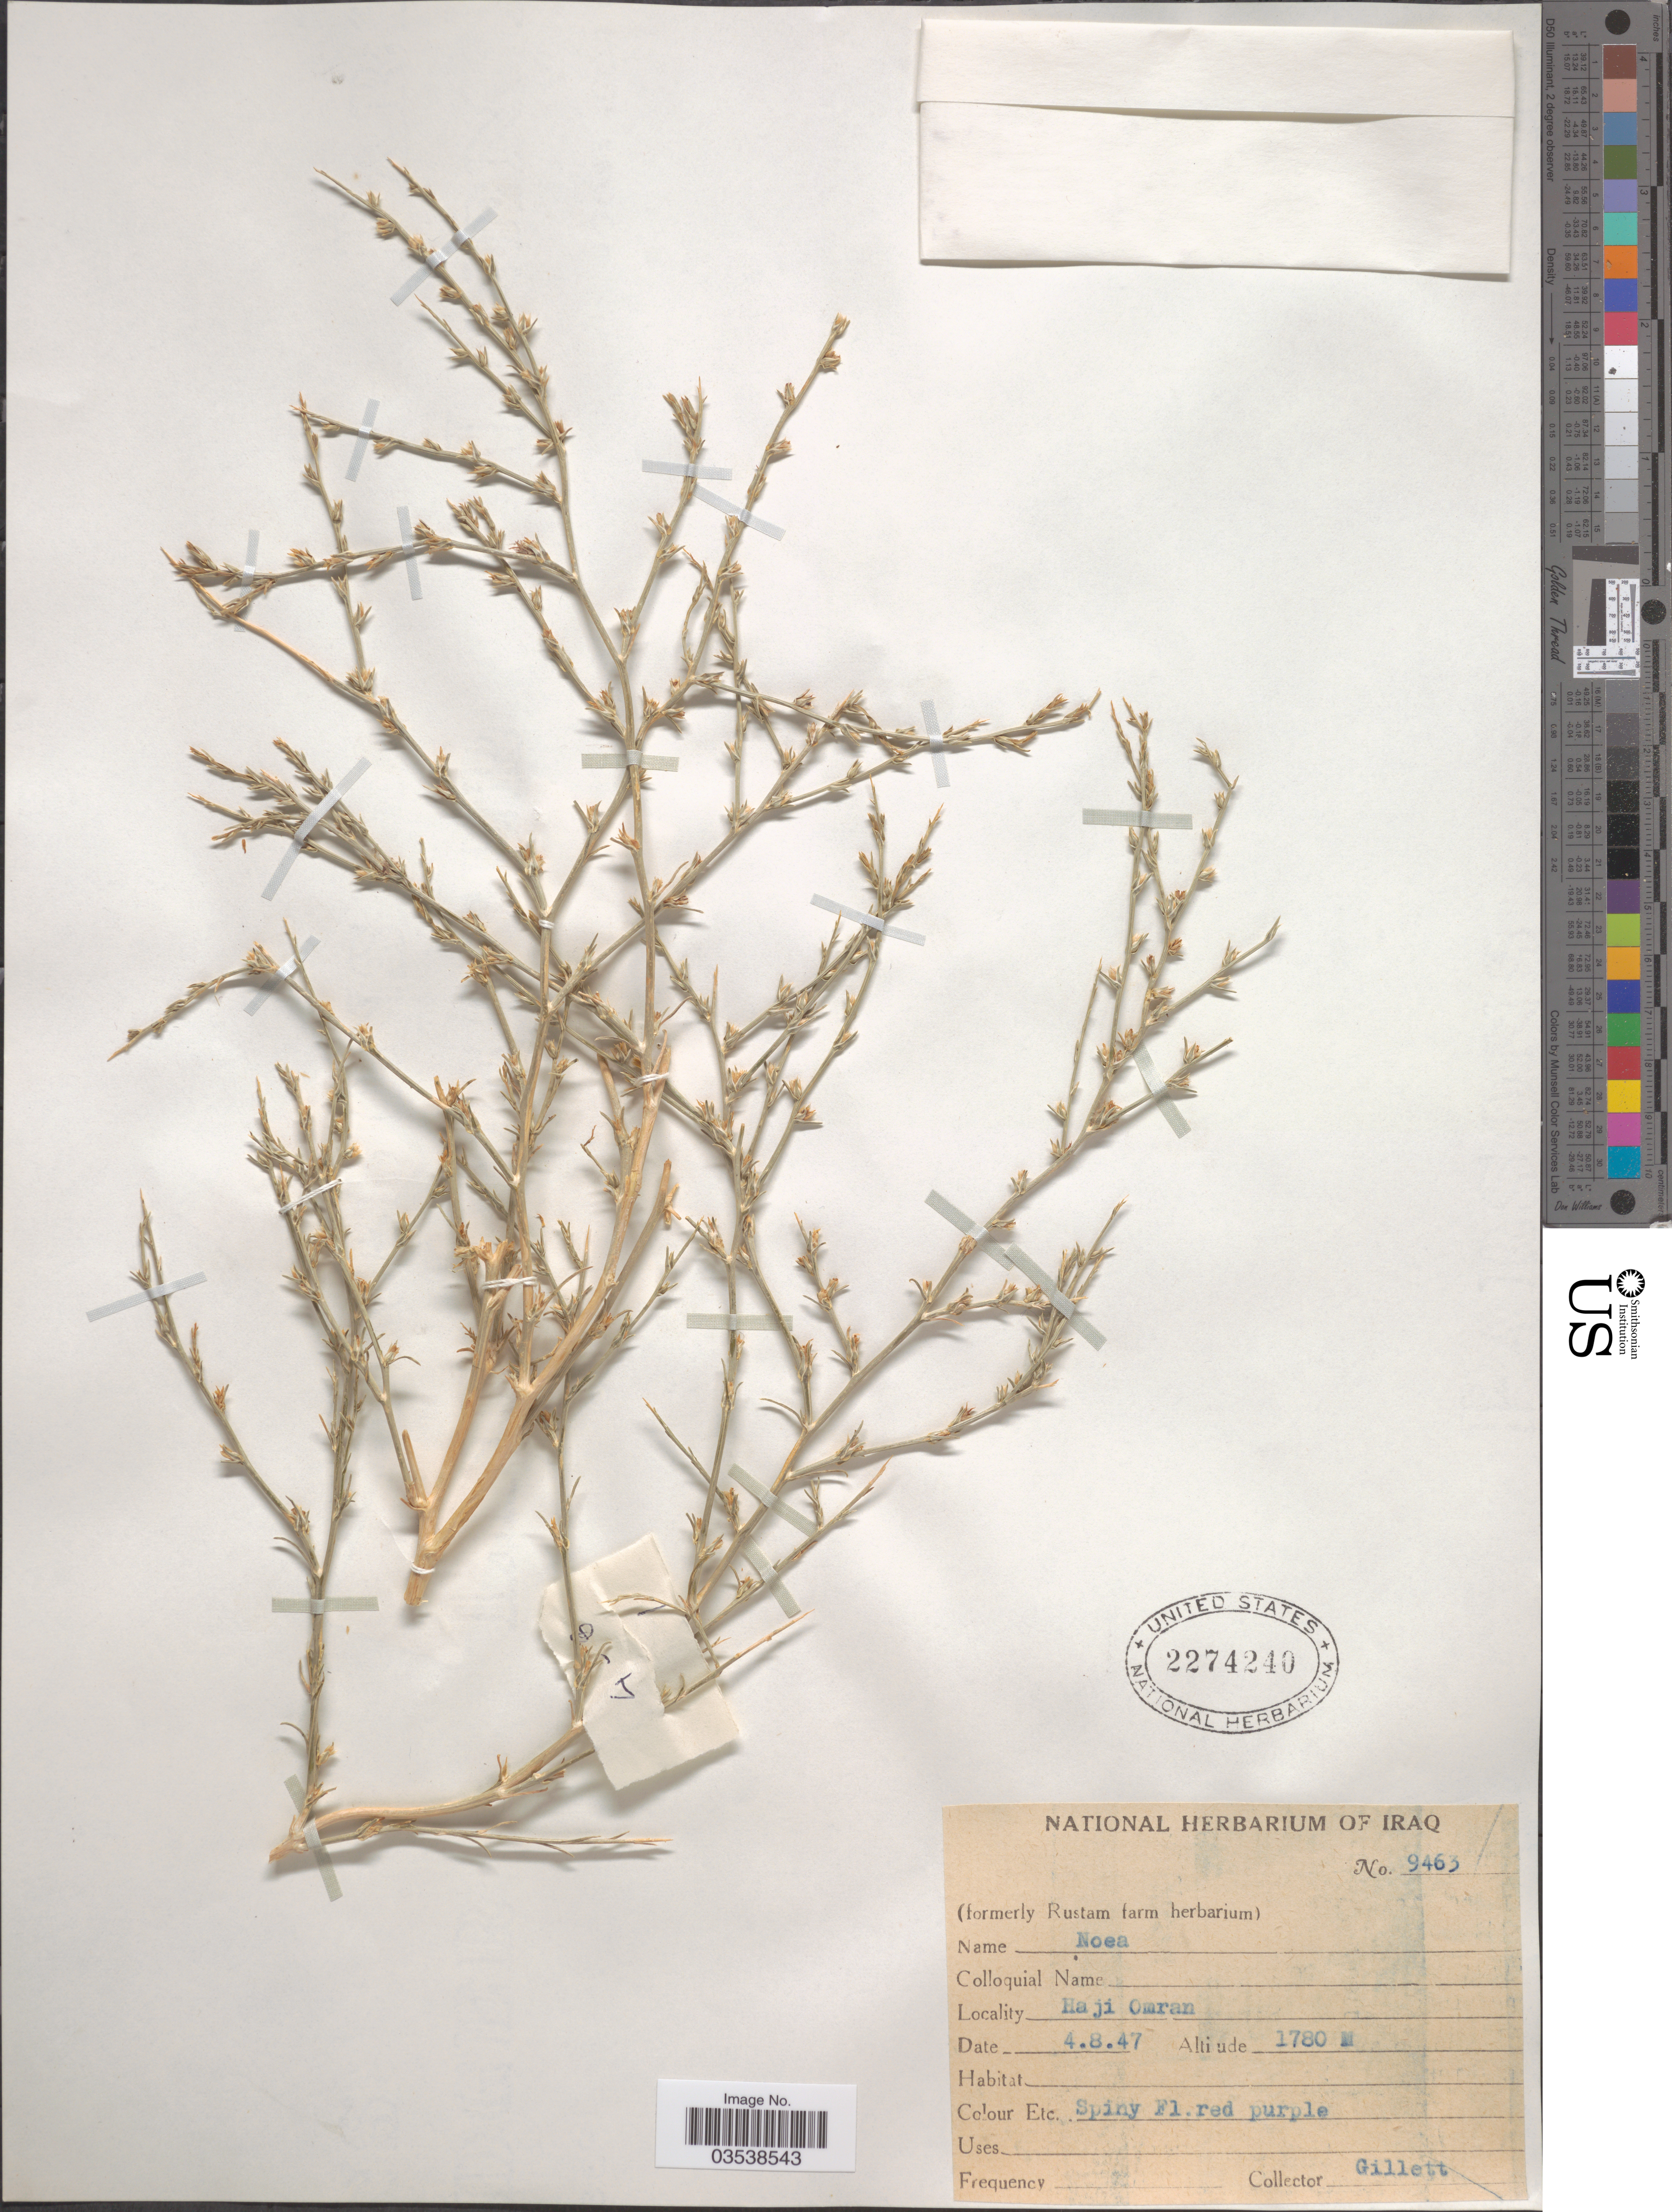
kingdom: Plantae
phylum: Tracheophyta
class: Magnoliopsida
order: Caryophyllales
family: Amaranthaceae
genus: Noaea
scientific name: Noaea tournefortii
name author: Moq.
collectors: Gillett, --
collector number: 9463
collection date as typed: Transcribed d/m/y: 4/8/47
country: Iraq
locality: Haji Omran.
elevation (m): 1780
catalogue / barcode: US 2274240